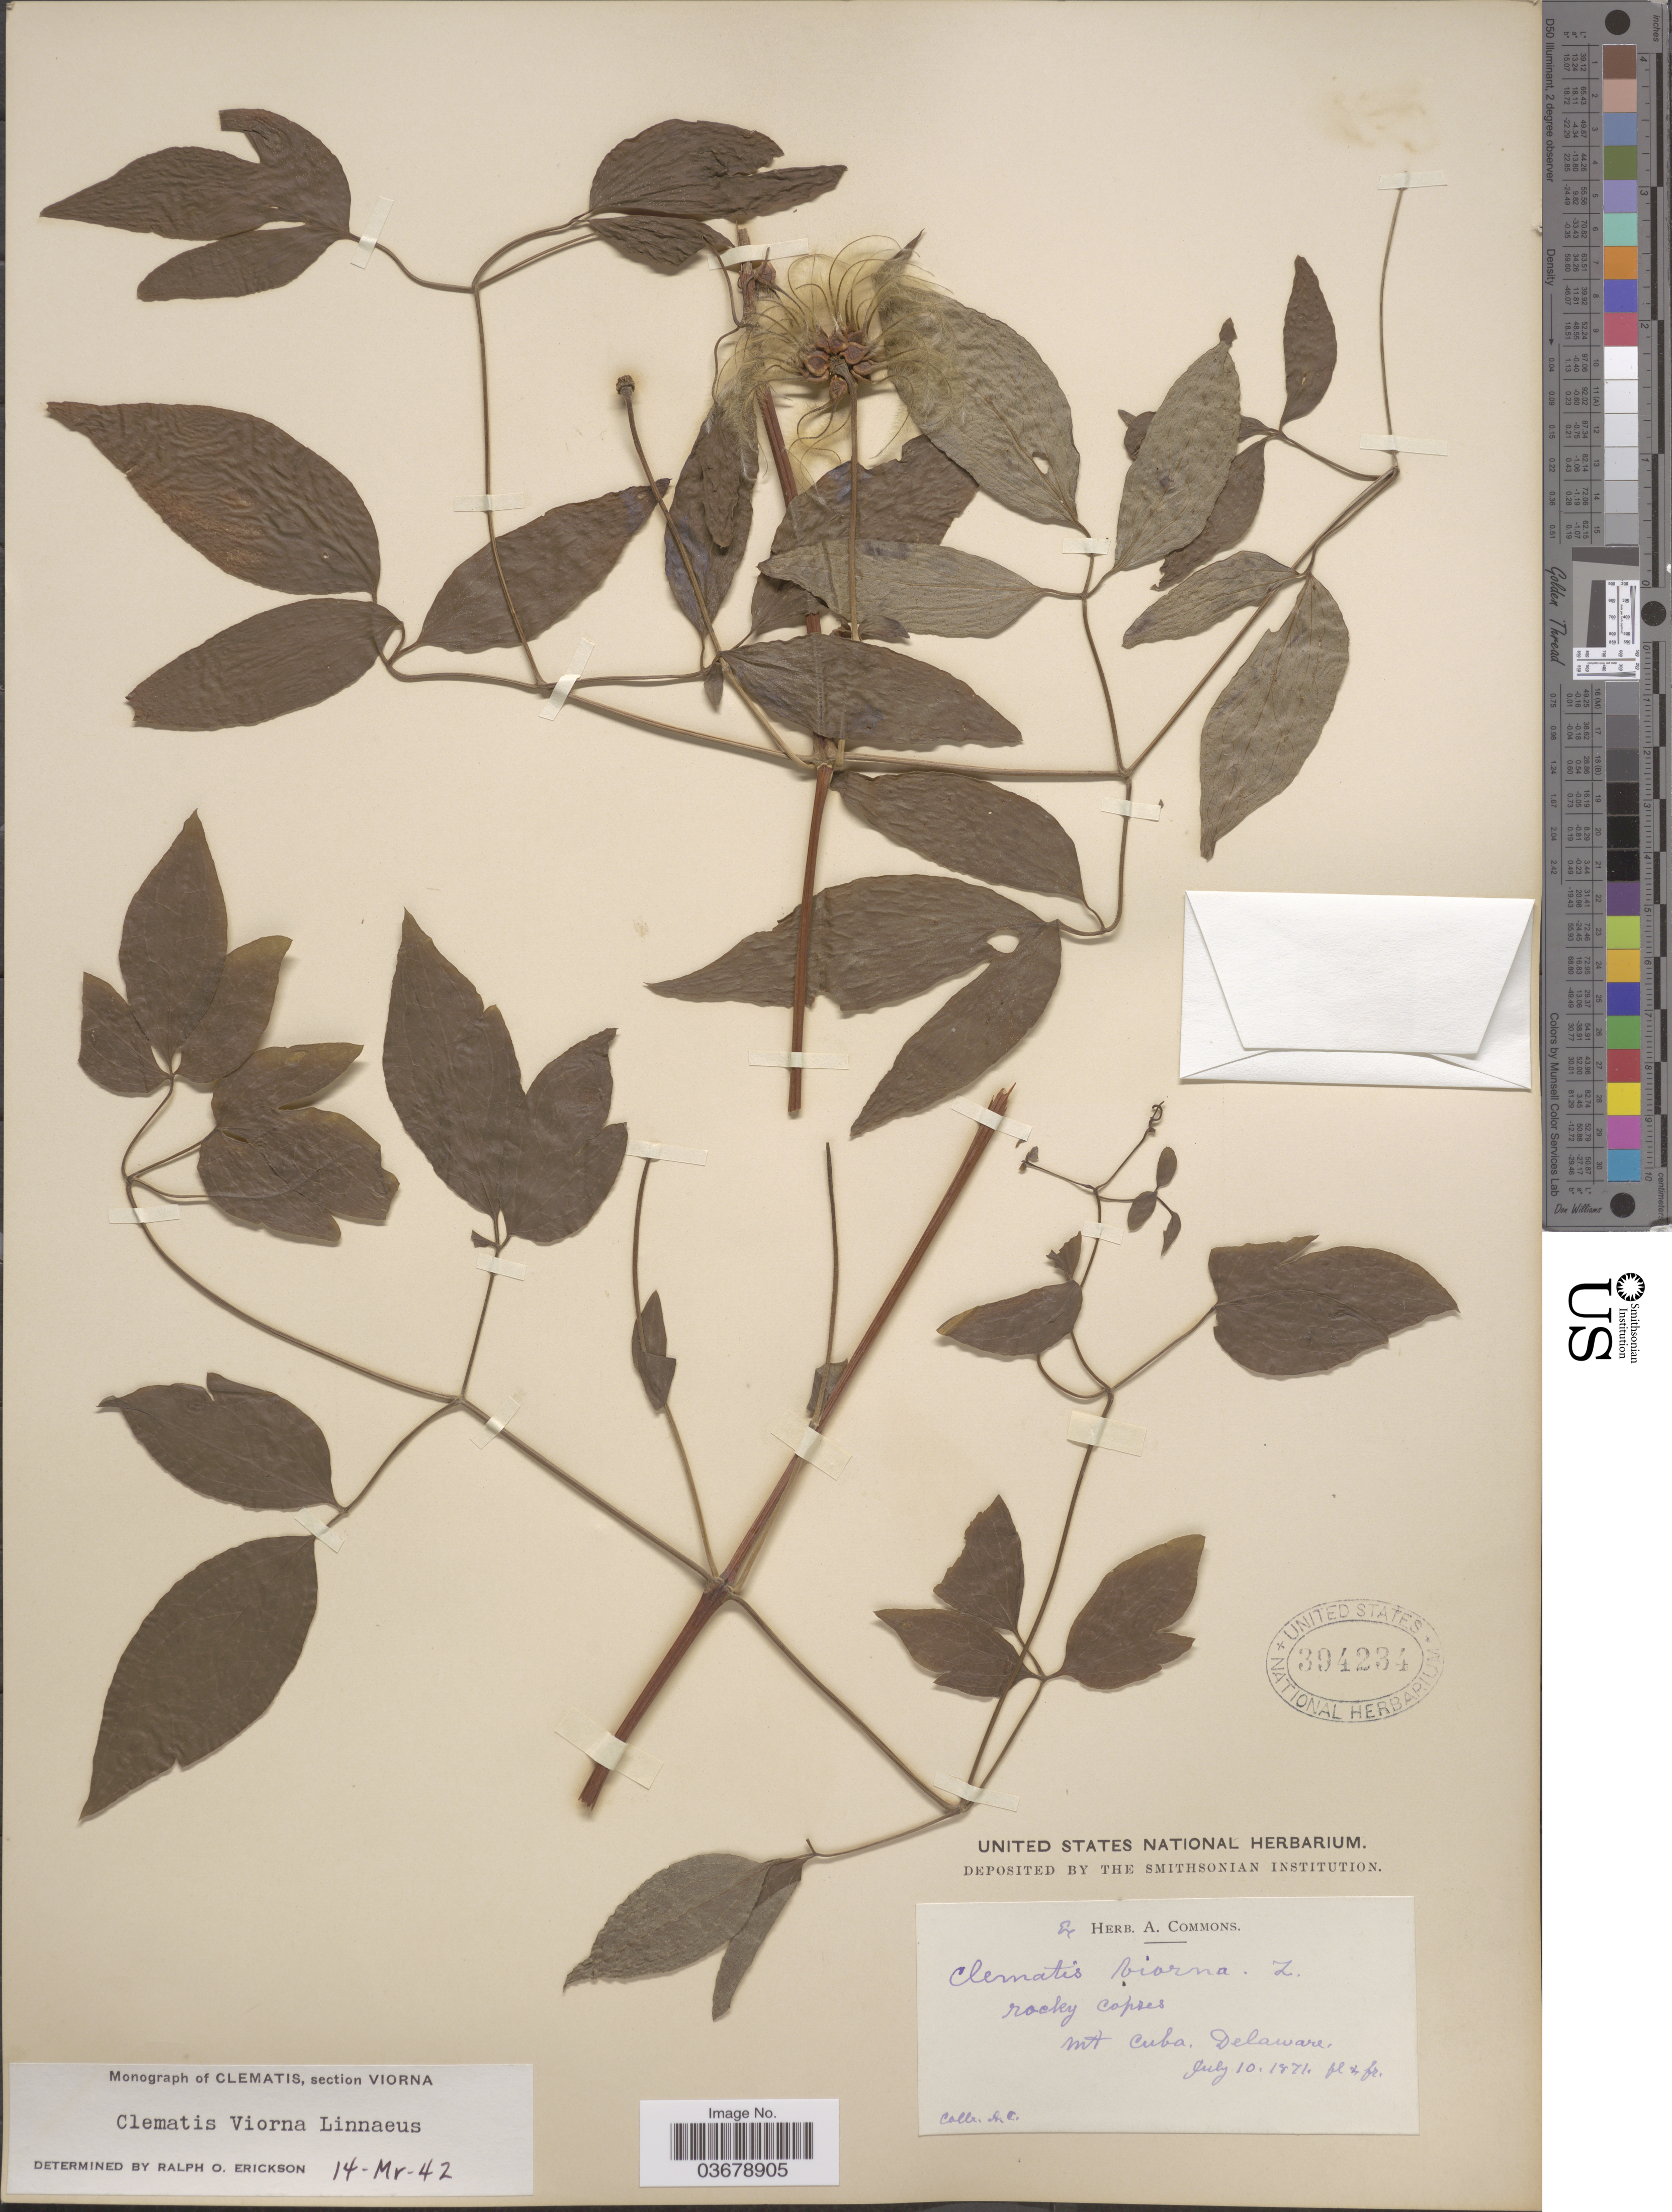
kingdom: Plantae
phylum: Tracheophyta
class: Magnoliopsida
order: Ranunculales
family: Ranunculaceae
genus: Clematis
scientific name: Clematis viorna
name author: L.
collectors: A. Commons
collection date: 1871-07-10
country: United States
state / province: Delaware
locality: Mt Cuba.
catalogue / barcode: US 394234